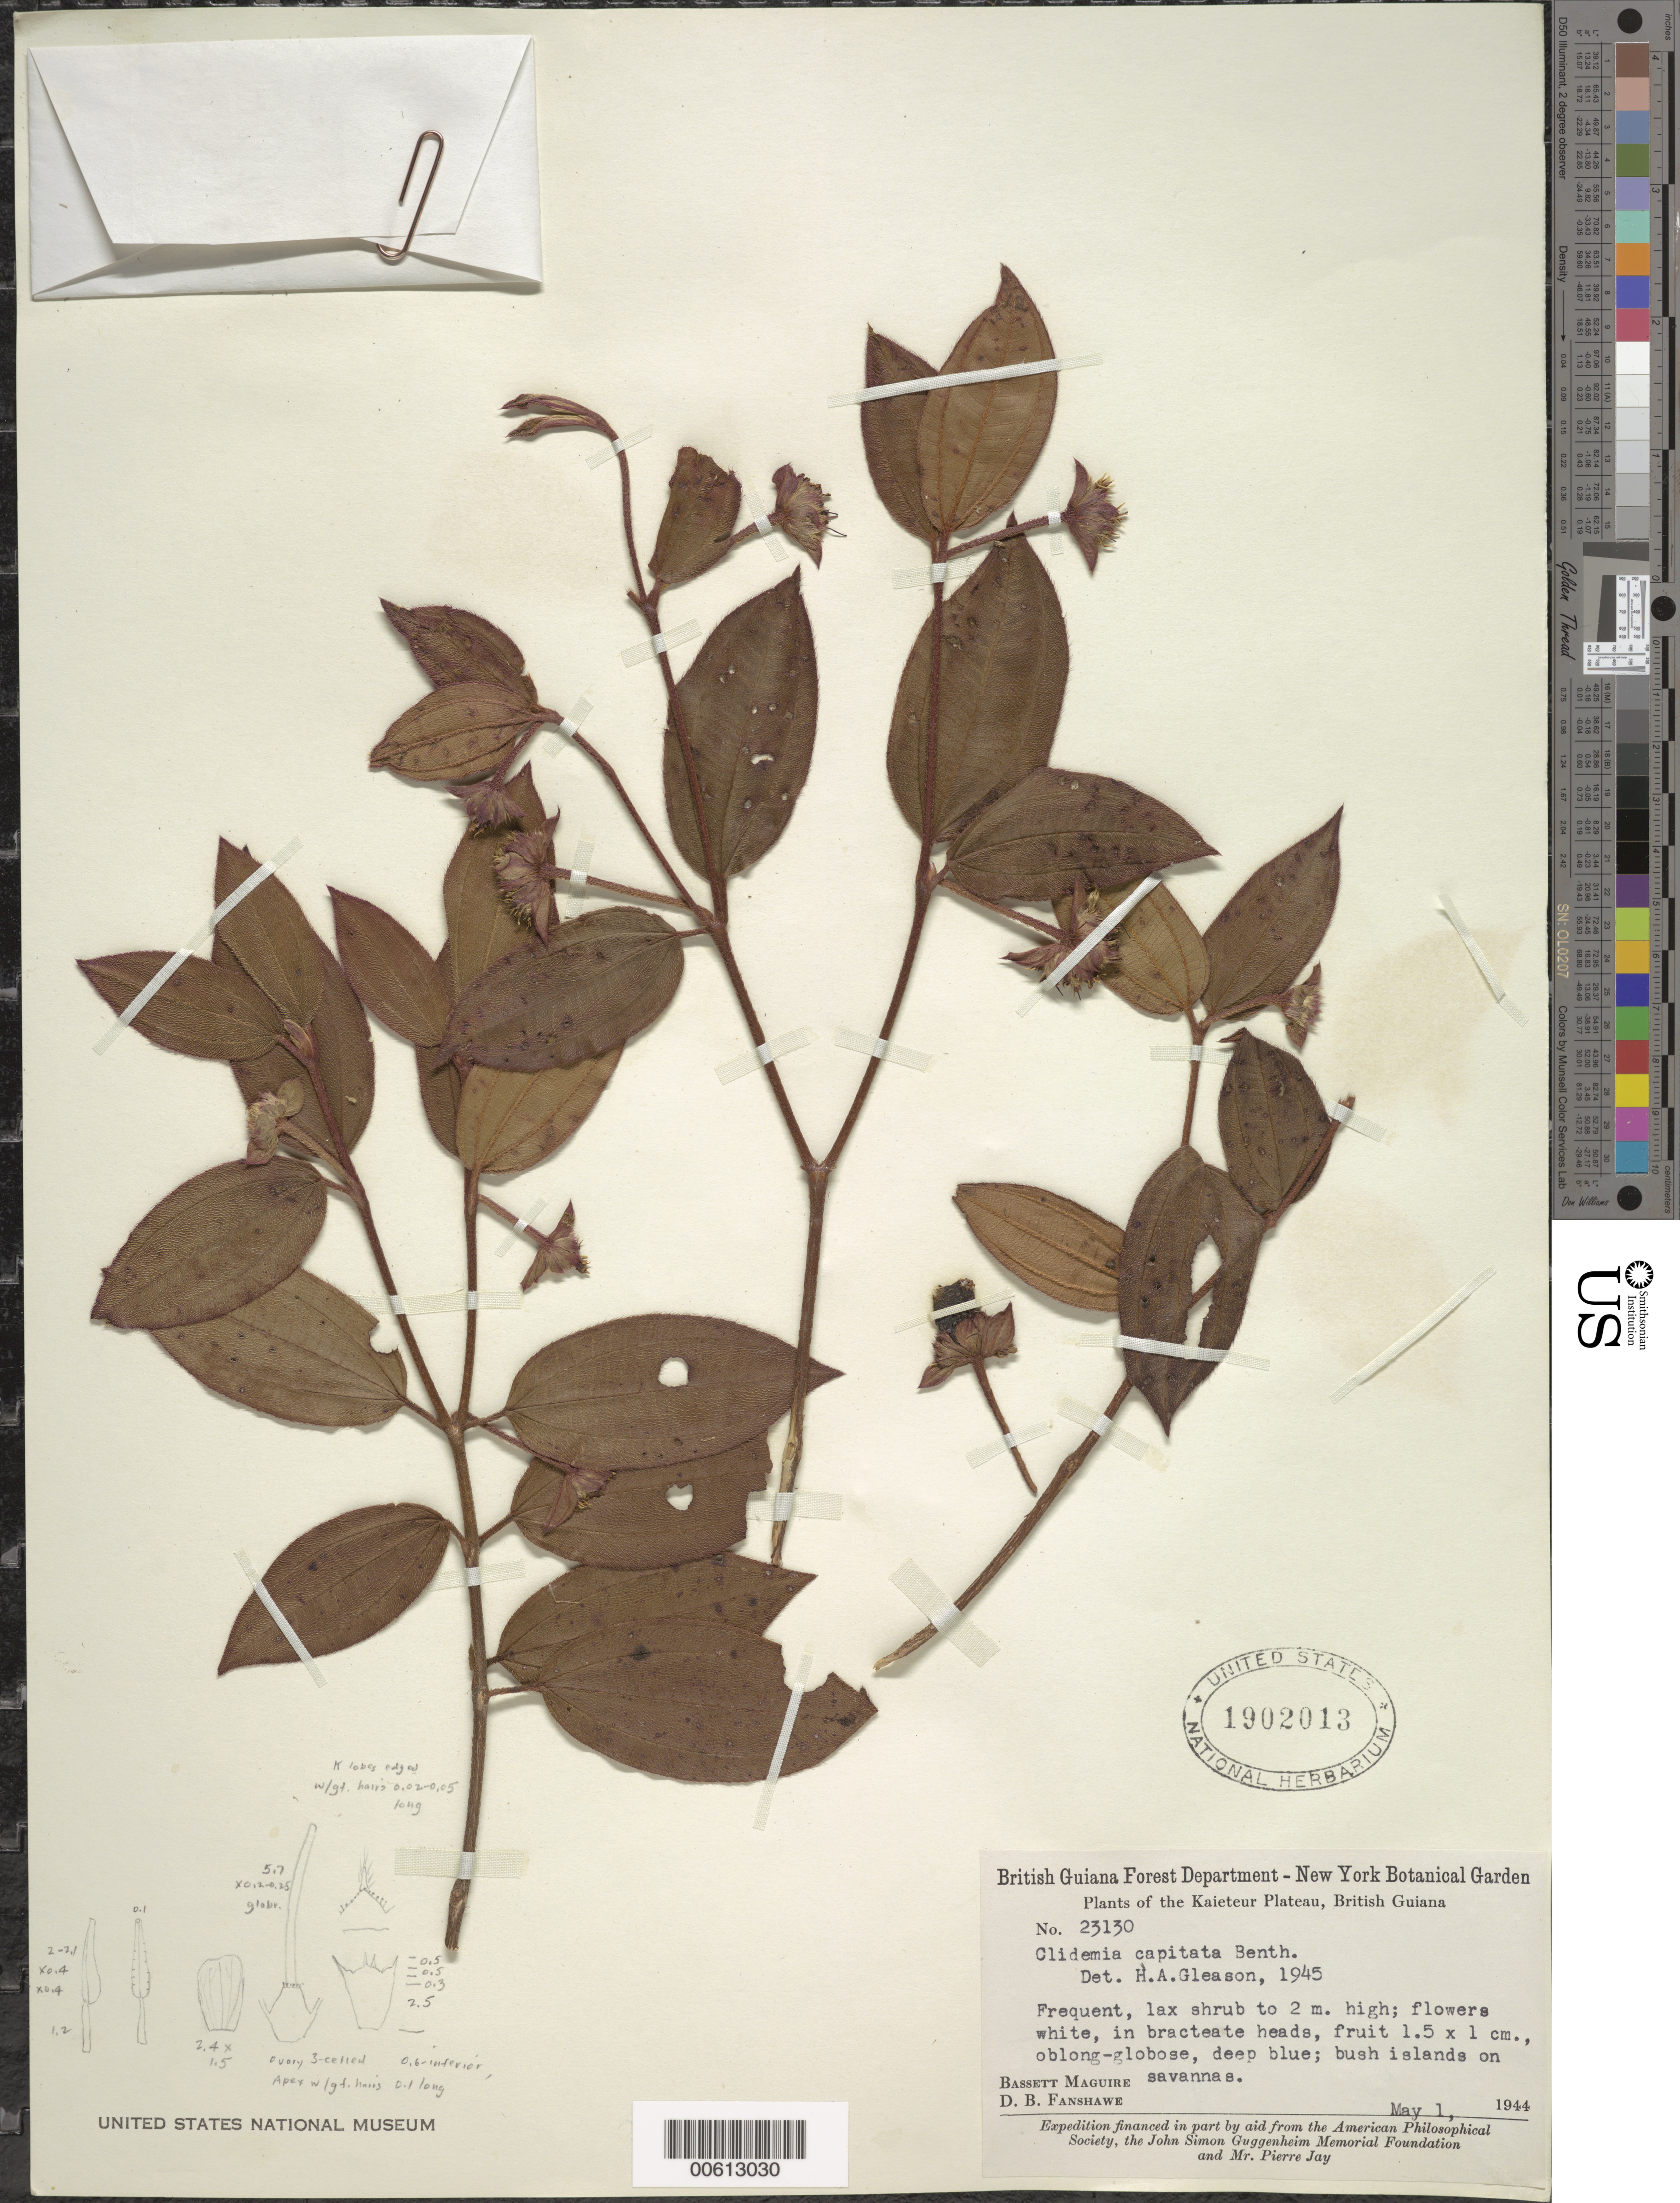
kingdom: Plantae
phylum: Tracheophyta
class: Magnoliopsida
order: Myrtales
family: Melastomataceae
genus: Clidemia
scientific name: Clidemia capitata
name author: Benth.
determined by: Gleason, H. A.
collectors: B. Maguire & D. B. Fanshawe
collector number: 23130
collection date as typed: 1-May-44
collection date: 1944-05-01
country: Guyana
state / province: Potaro-Siparuni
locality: Kaieteur Plateau, Kaieteur Savannas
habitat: Bush island on savanna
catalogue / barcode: US 1902013